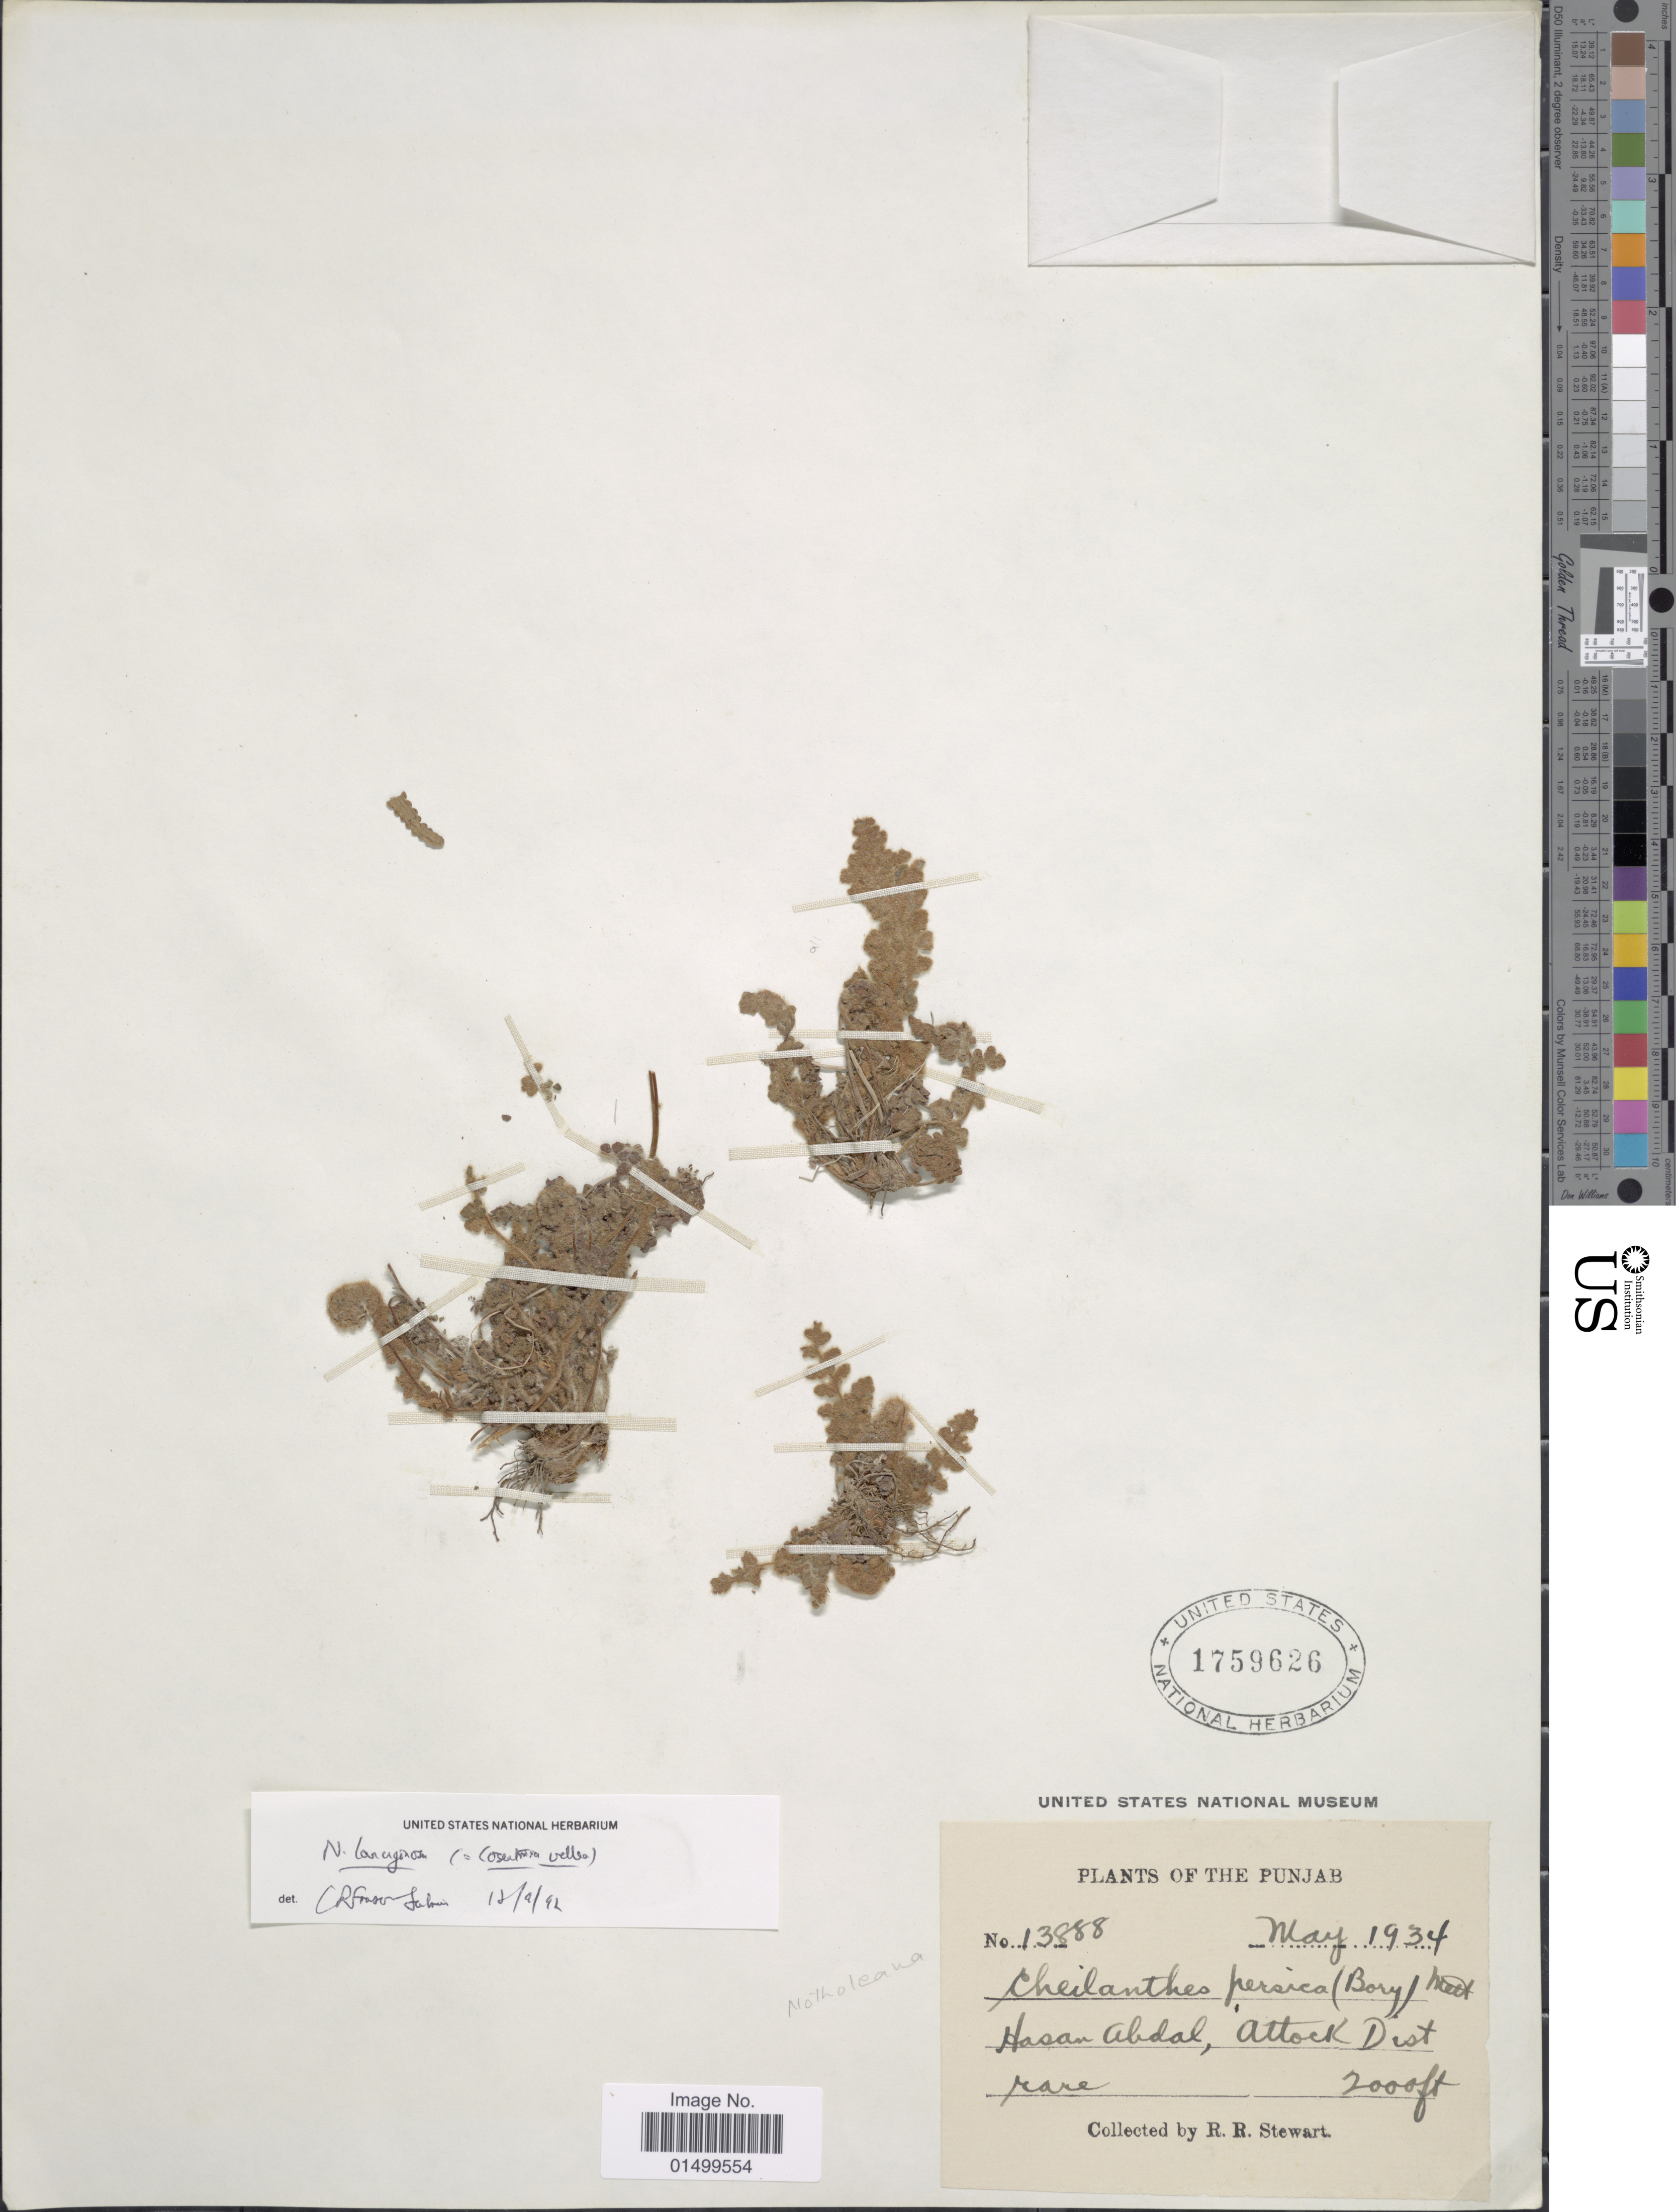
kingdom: Plantae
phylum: Tracheophyta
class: Polypodiopsida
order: Polypodiales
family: Pteridaceae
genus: Cheilanthes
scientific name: Cheilanthes lanuginosa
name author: Nutt.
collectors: R. R. Stewart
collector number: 13888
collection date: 1934-05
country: India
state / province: Punjab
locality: Hasan Abdal, Attock Dist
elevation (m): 610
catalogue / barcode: US 1759626